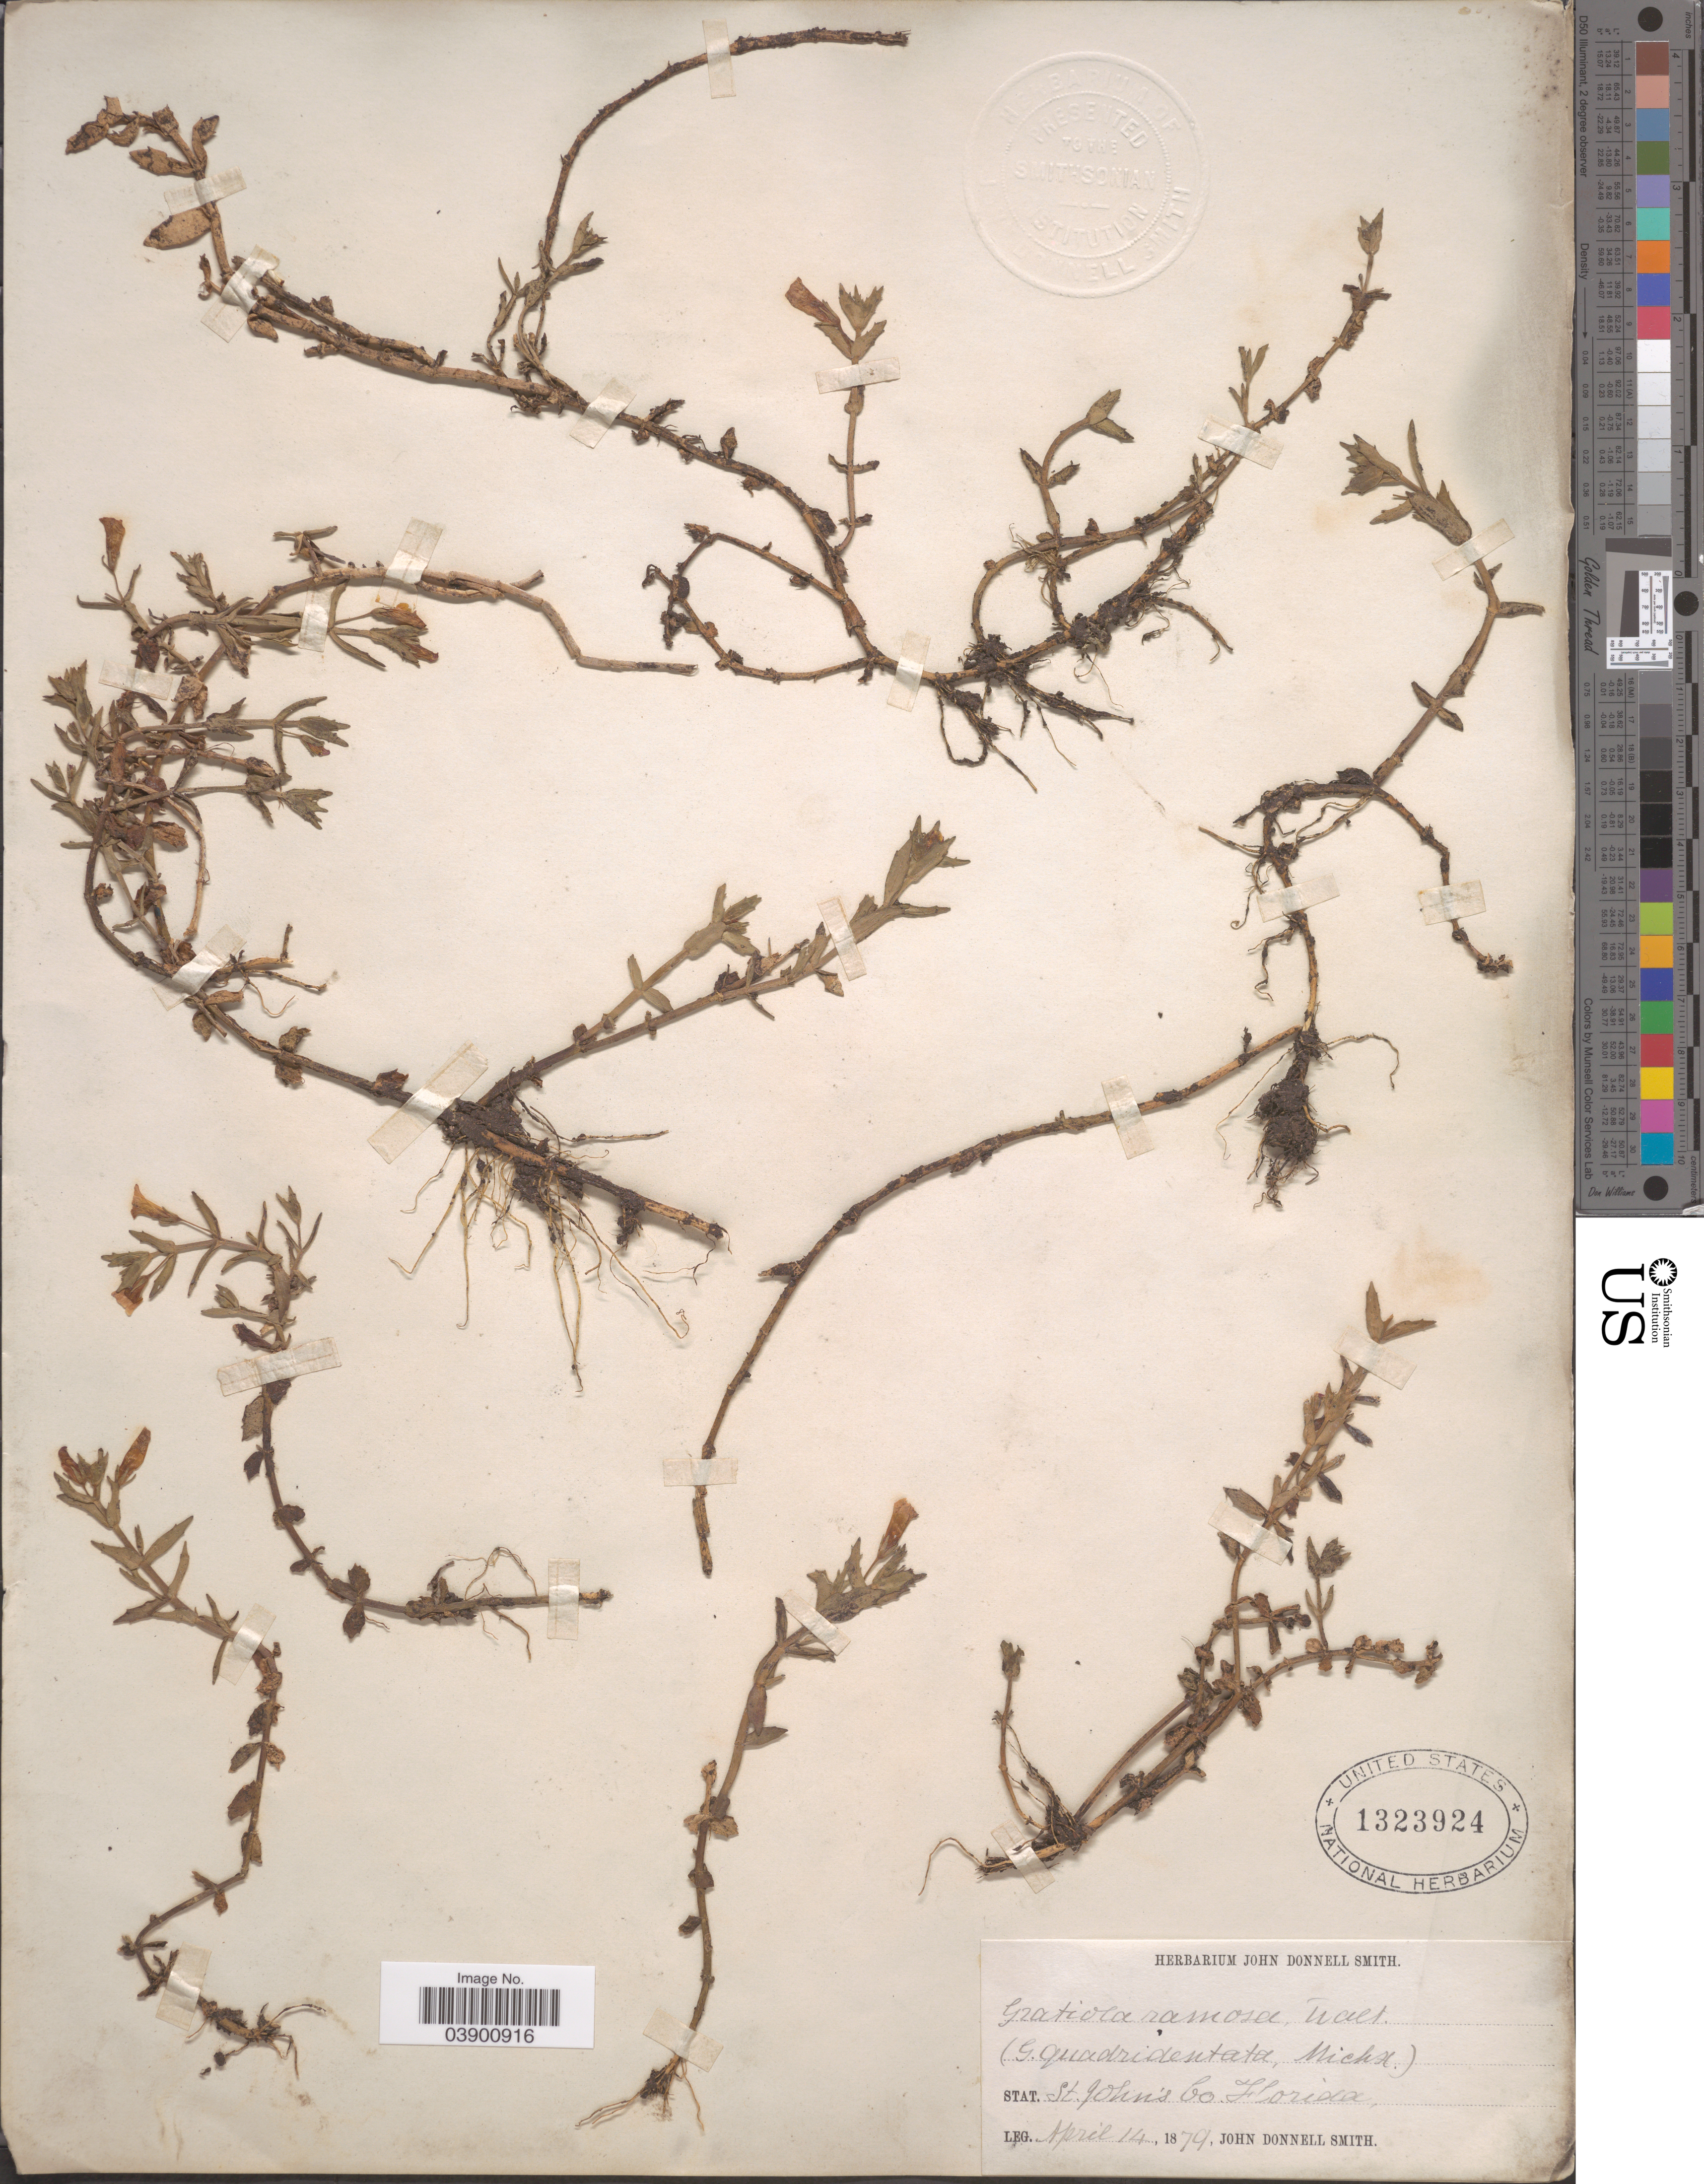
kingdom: Plantae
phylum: Tracheophyta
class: Magnoliopsida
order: Lamiales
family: Plantaginaceae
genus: Gratiola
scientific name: Gratiola ramosa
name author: Walter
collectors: J. Donnell Smith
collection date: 1879-04-14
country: United States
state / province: Florida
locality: St. John's Co.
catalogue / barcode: US 1323924